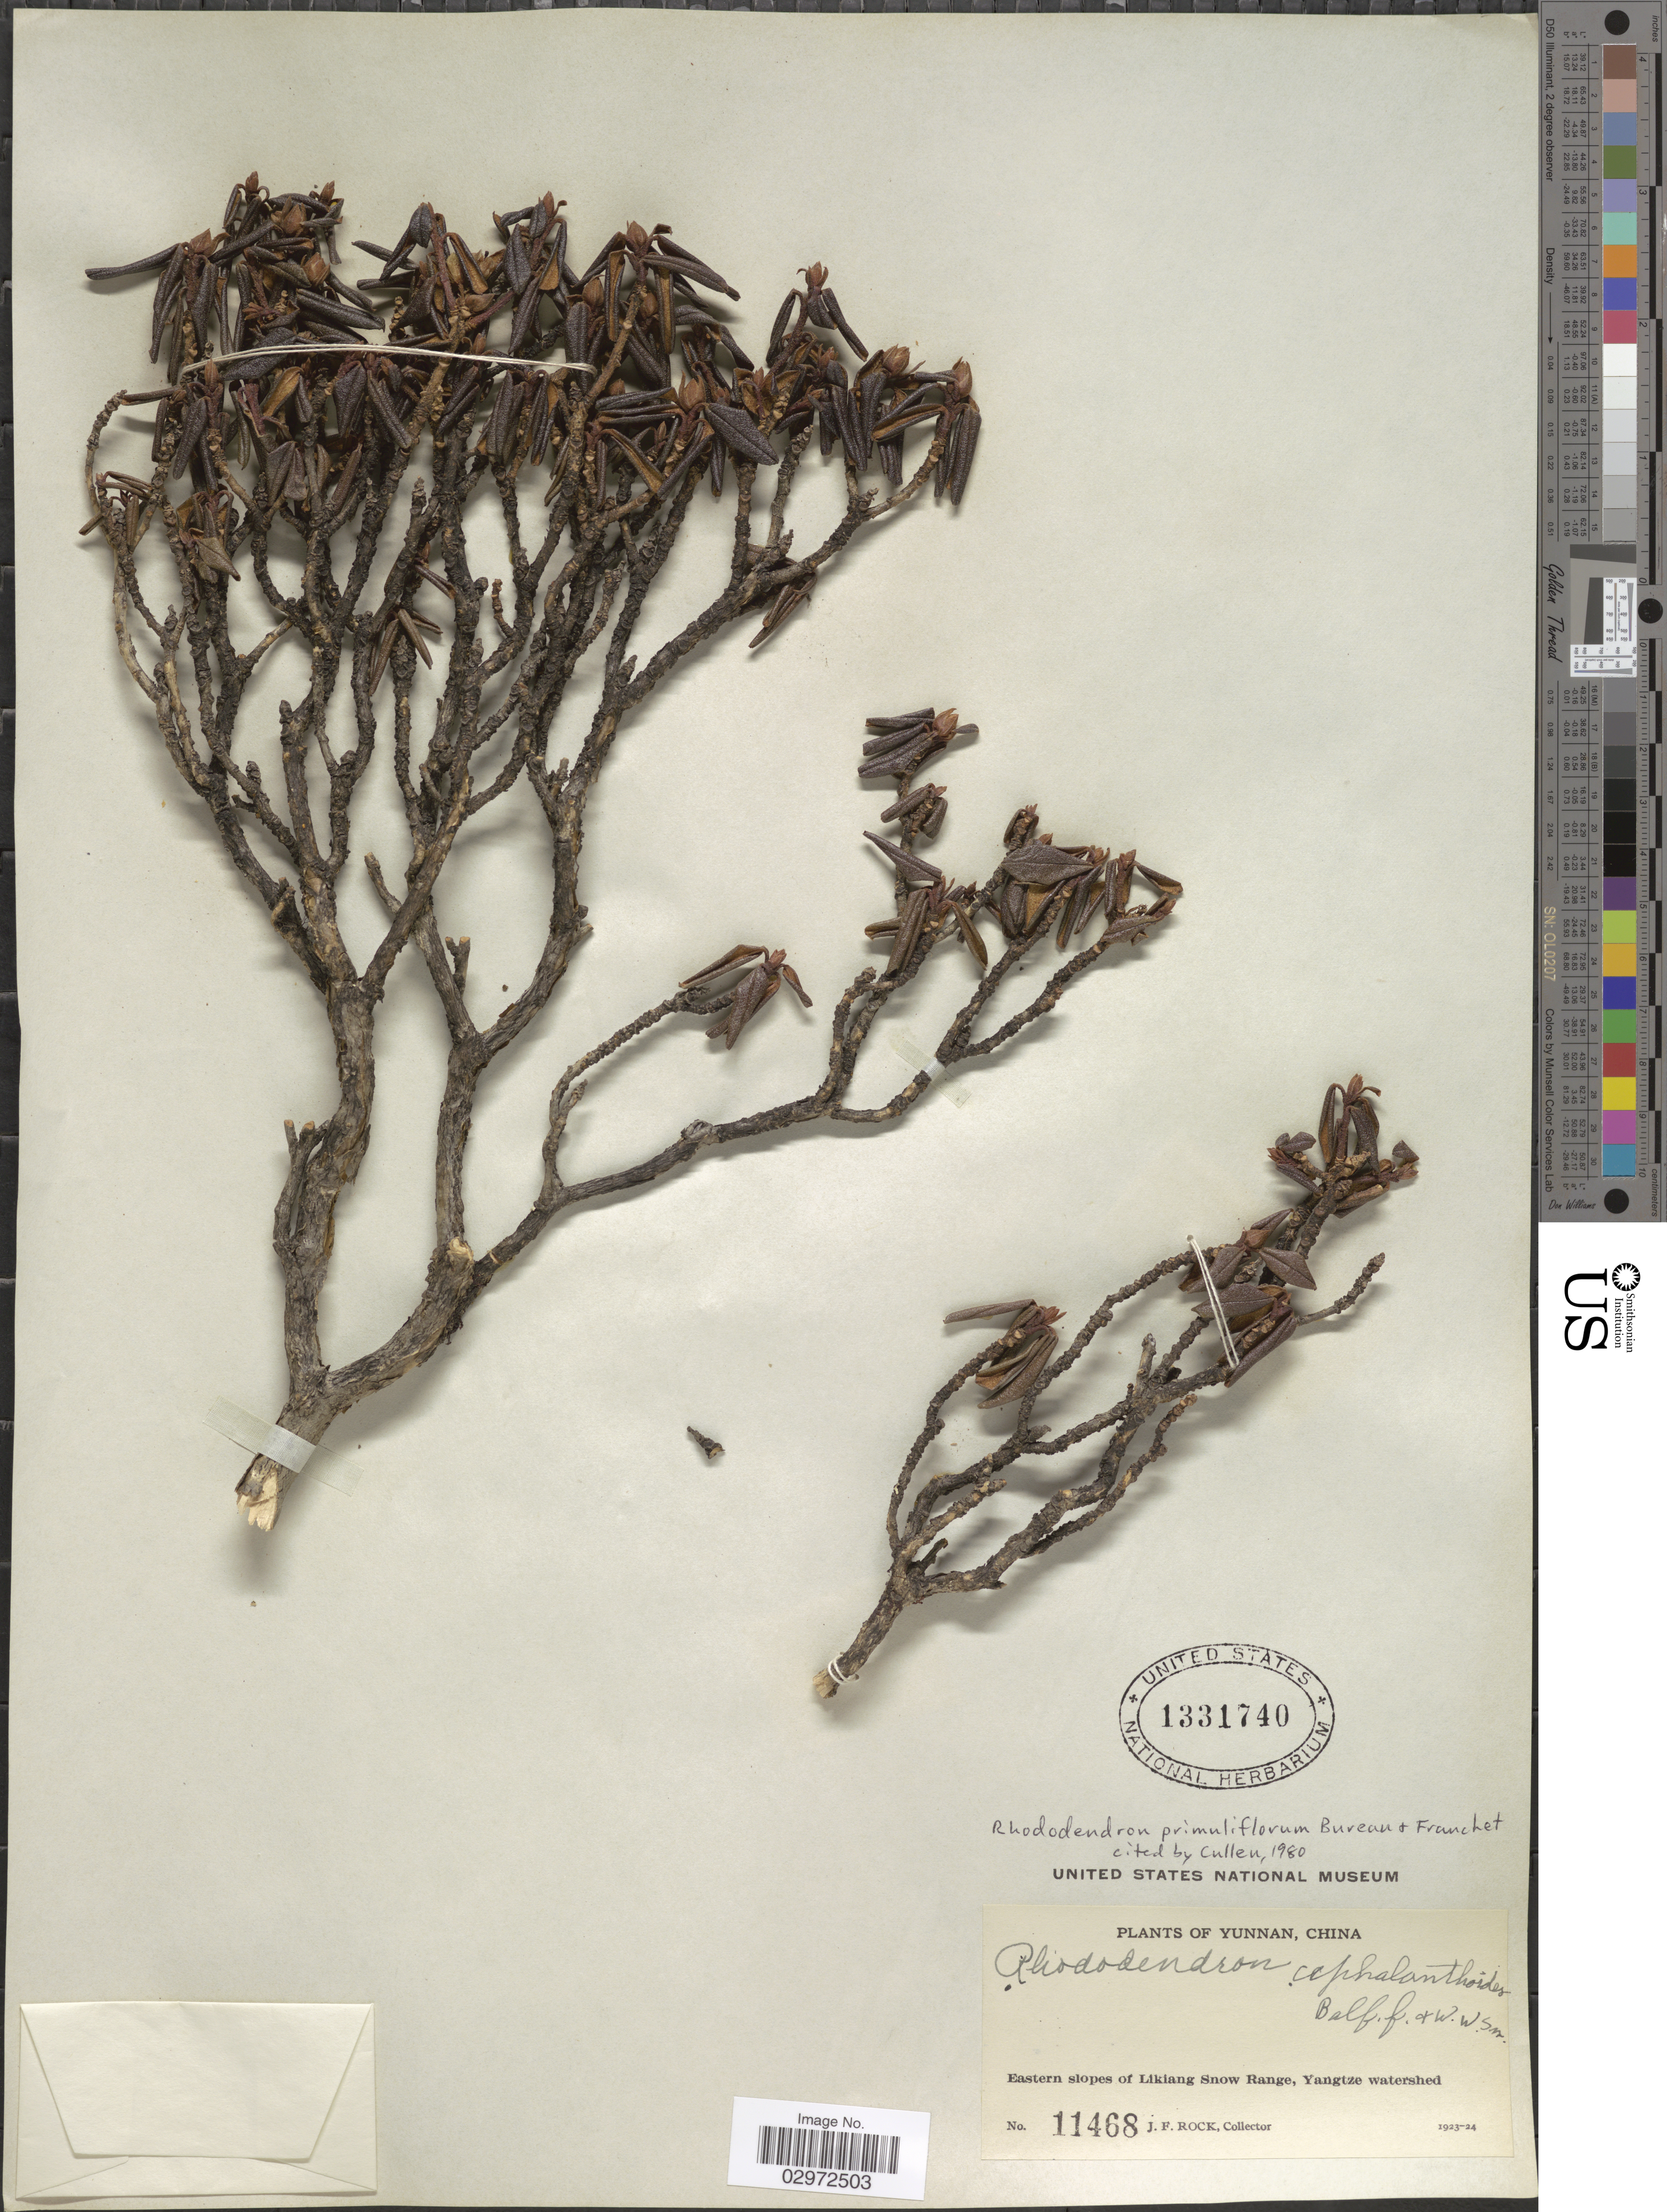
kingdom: Plantae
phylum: Tracheophyta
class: Magnoliopsida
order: Ericales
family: Ericaceae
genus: Rhododendron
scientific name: Rhododendron primuliflorum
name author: É. Bureau & Franch.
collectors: J. Rock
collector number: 11468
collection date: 1923/1924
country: China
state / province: Yunnan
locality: Eastern slopes of Likiang Snow Range, Yangtze watershed.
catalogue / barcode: US 1331740